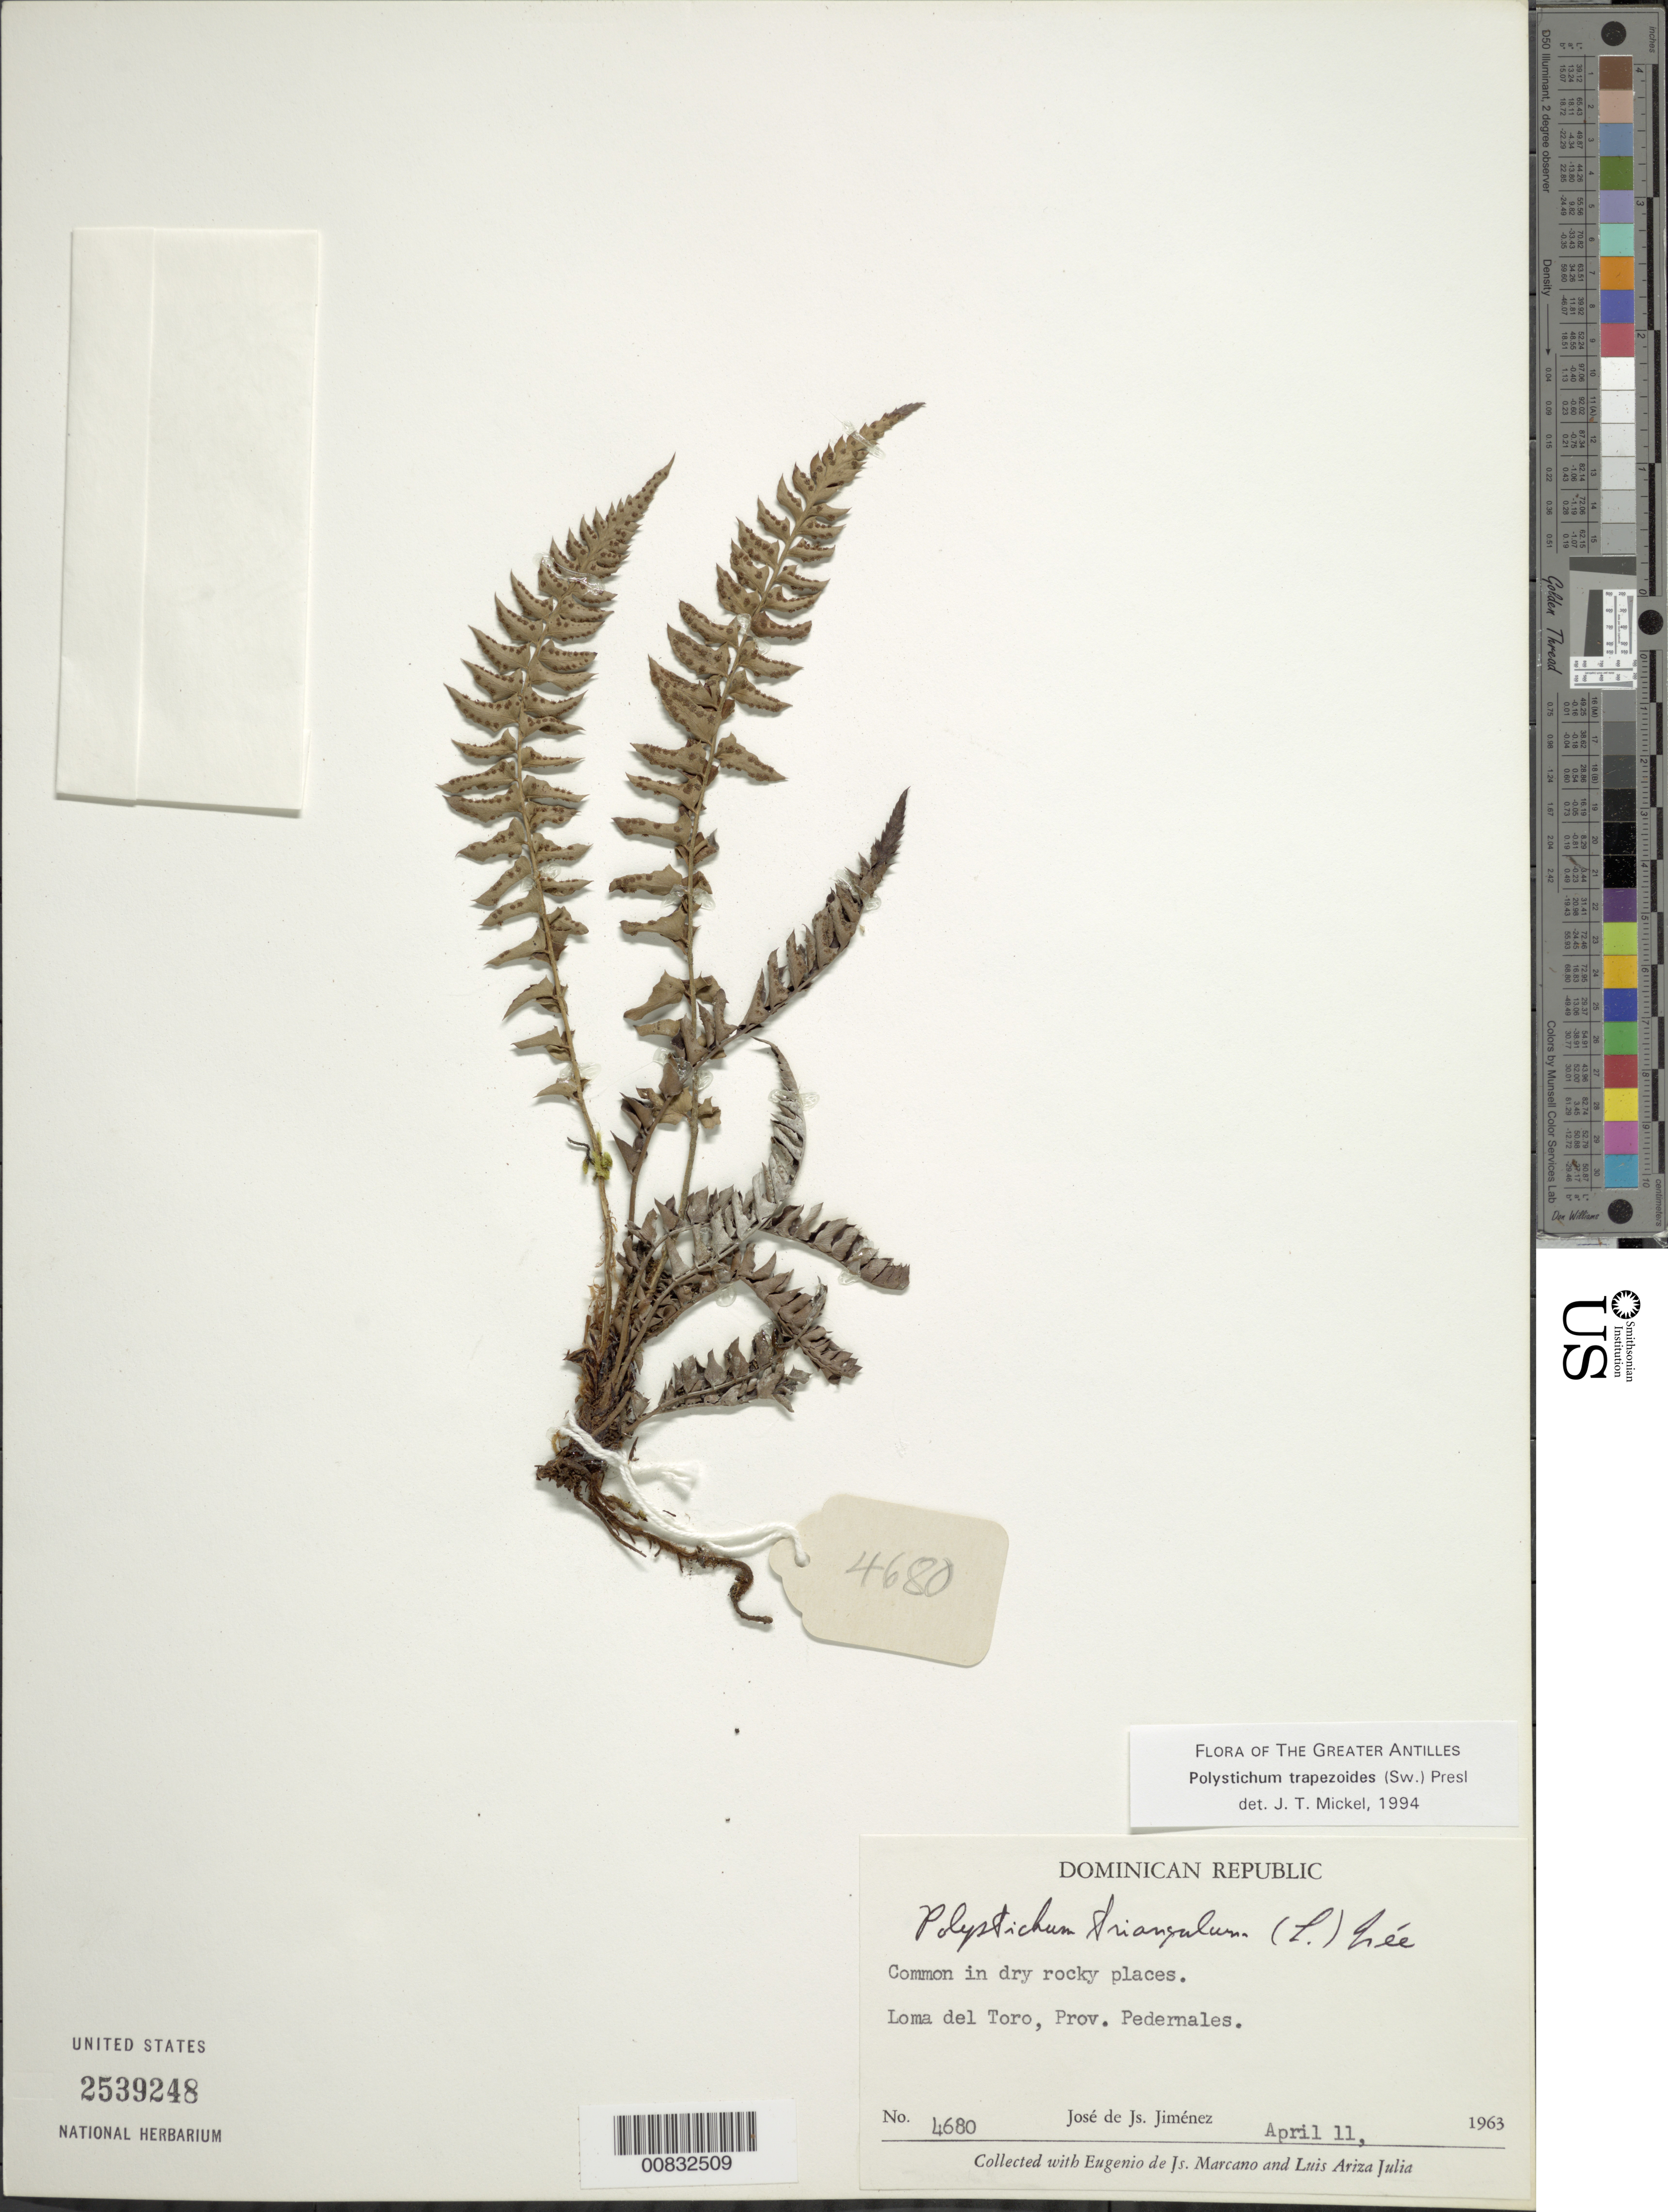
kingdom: Plantae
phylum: Tracheophyta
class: Polypodiopsida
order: Polypodiales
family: Dryopteridaceae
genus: Polystichum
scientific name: Polystichum trapezoides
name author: (Sw.) C. Presl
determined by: Mickel, J. T., (NY), New York Botanical Garden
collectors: J. J. Jiménez, E. J. Marcano F. & L. Ariza-Julia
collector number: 4680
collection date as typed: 11 Apr 1963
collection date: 1963-04-11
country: Dominican Republic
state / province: Pedernales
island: Hispaniola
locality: Loma del Toro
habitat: Dry rocky places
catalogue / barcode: US 2539248